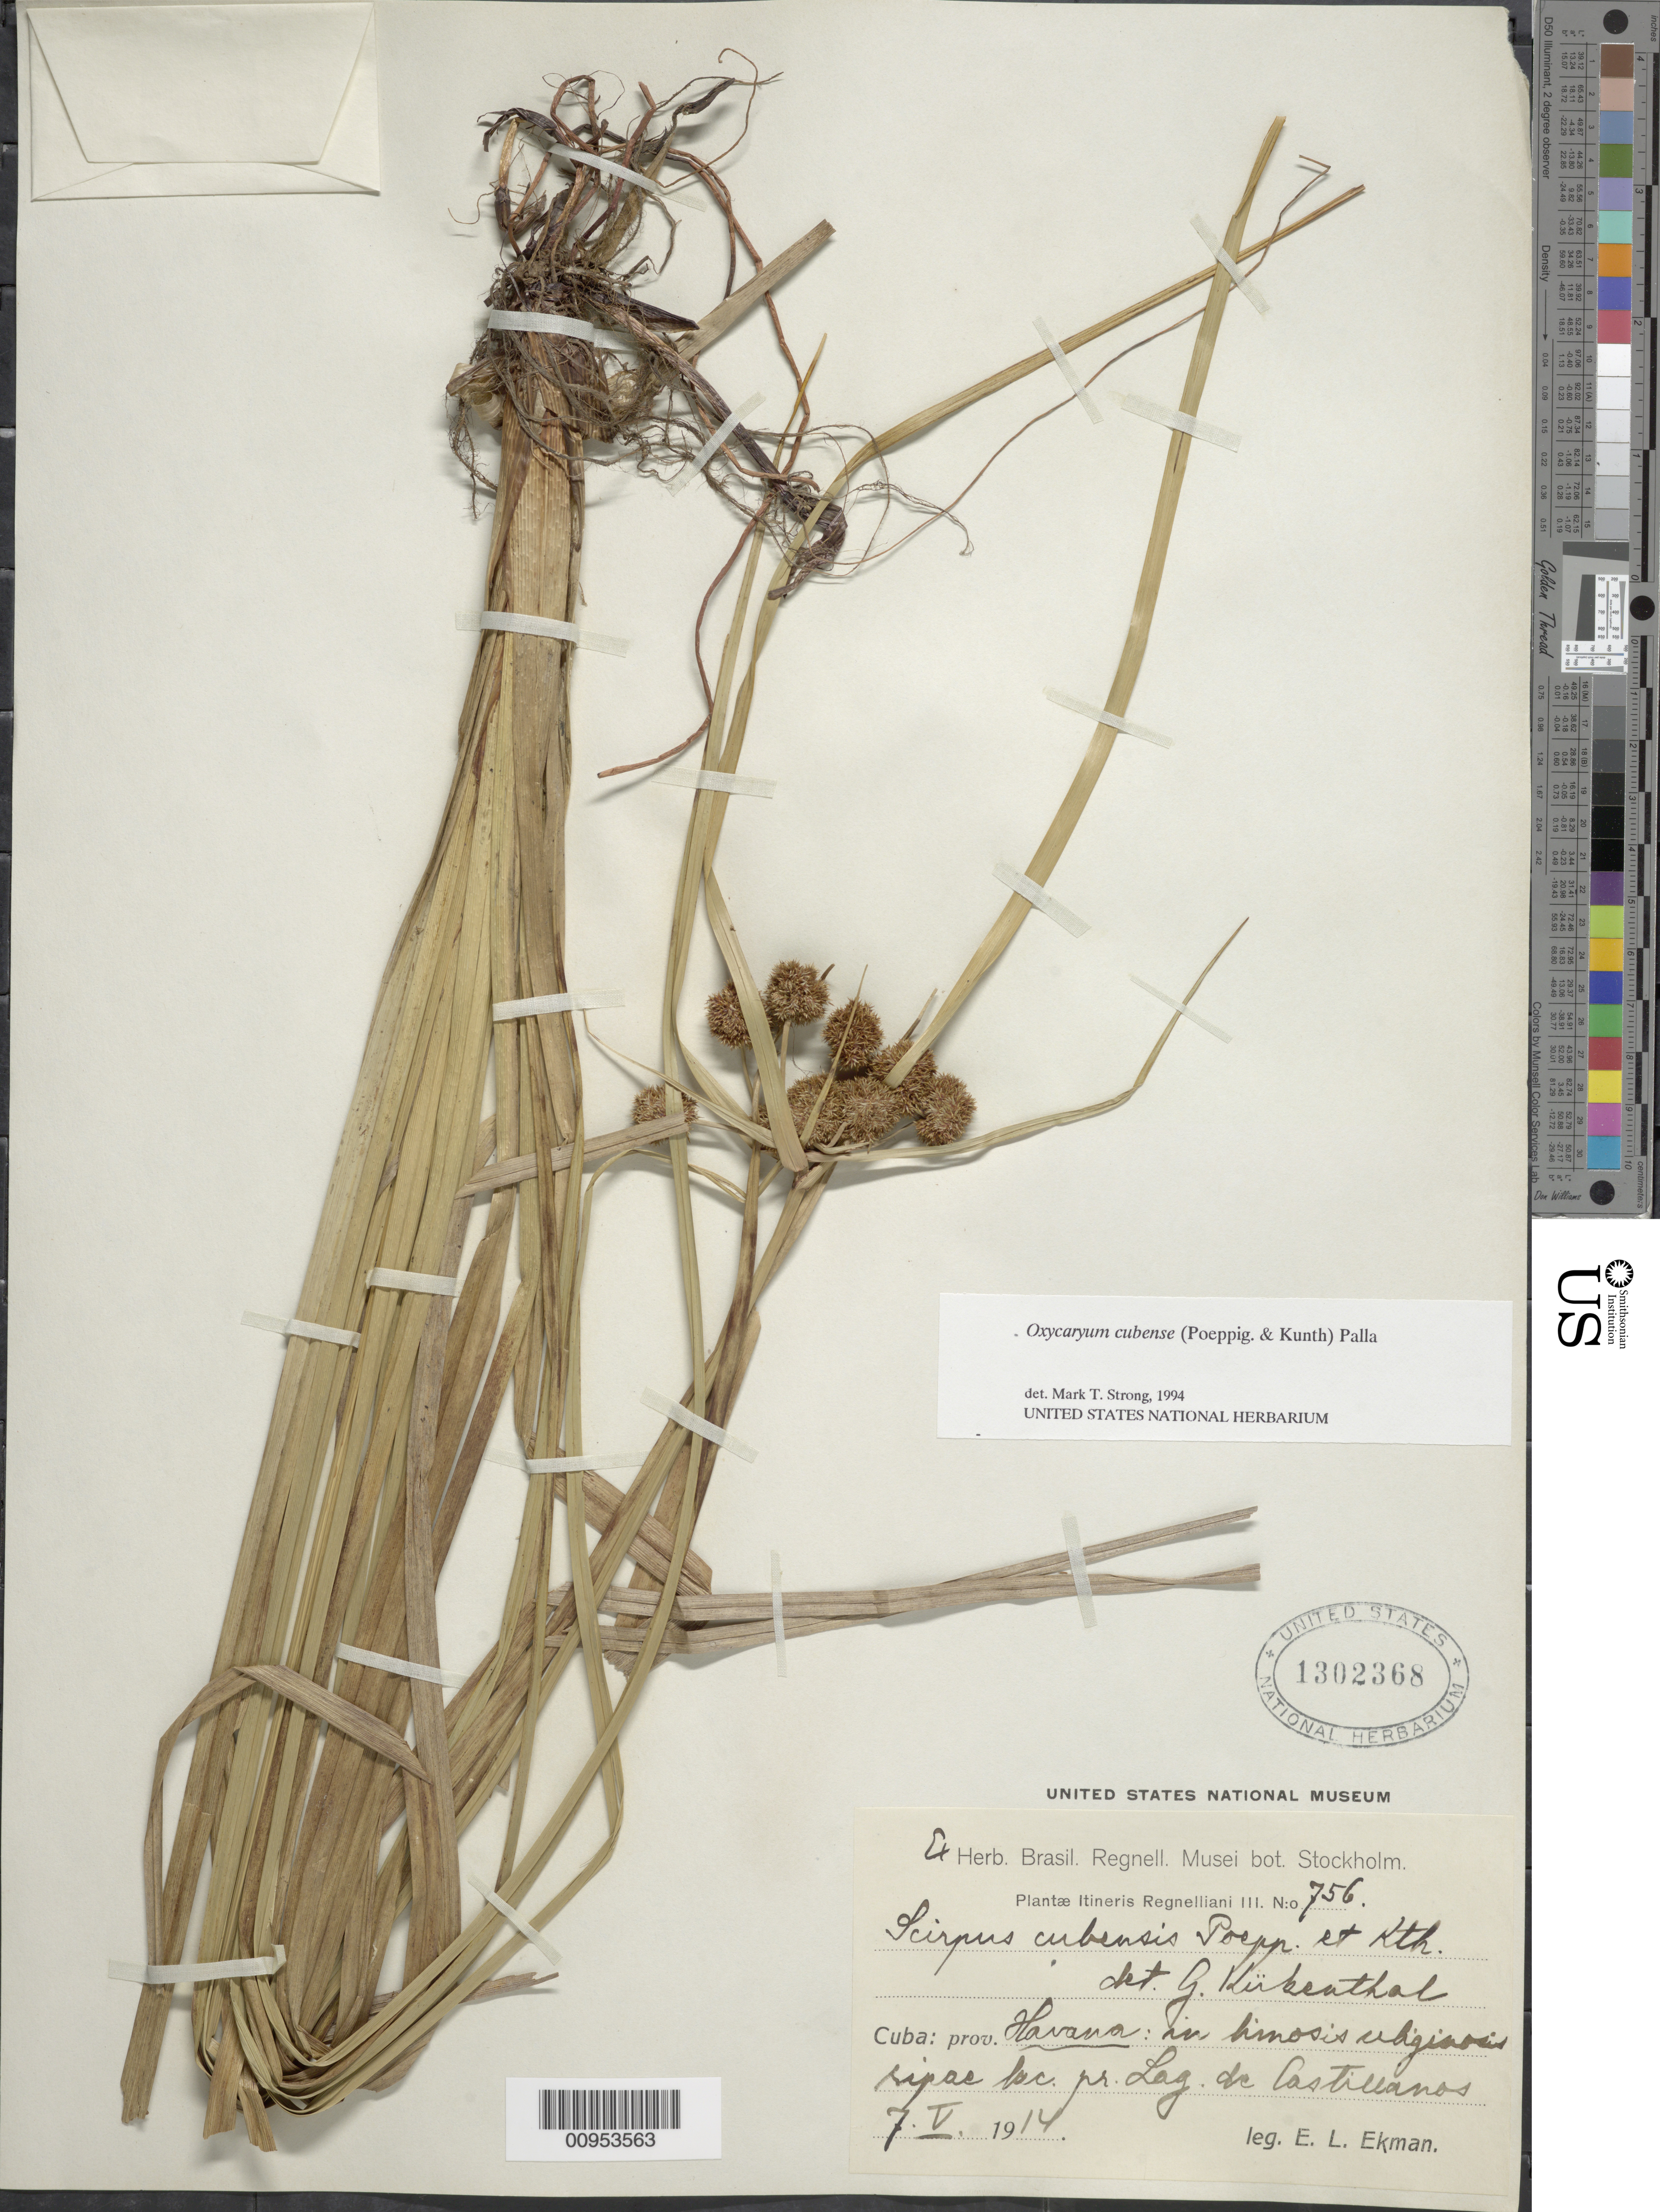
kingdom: Plantae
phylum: Tracheophyta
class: Liliopsida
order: Poales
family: Cyperaceae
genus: Cyperus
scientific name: Cyperus blepharoleptos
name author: Steud.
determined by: Strong, M. T., (US), Smithsonian Institution - National Museum of Natural History (UNITED STATES)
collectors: E. L. Ekman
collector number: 756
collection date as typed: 07 May 1914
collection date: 1914-05-07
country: Cuba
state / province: La Habana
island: Cuba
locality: Prope Laguna de Catillanos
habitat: In "limosis ubigiosis ripas loc"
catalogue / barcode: US 1302368